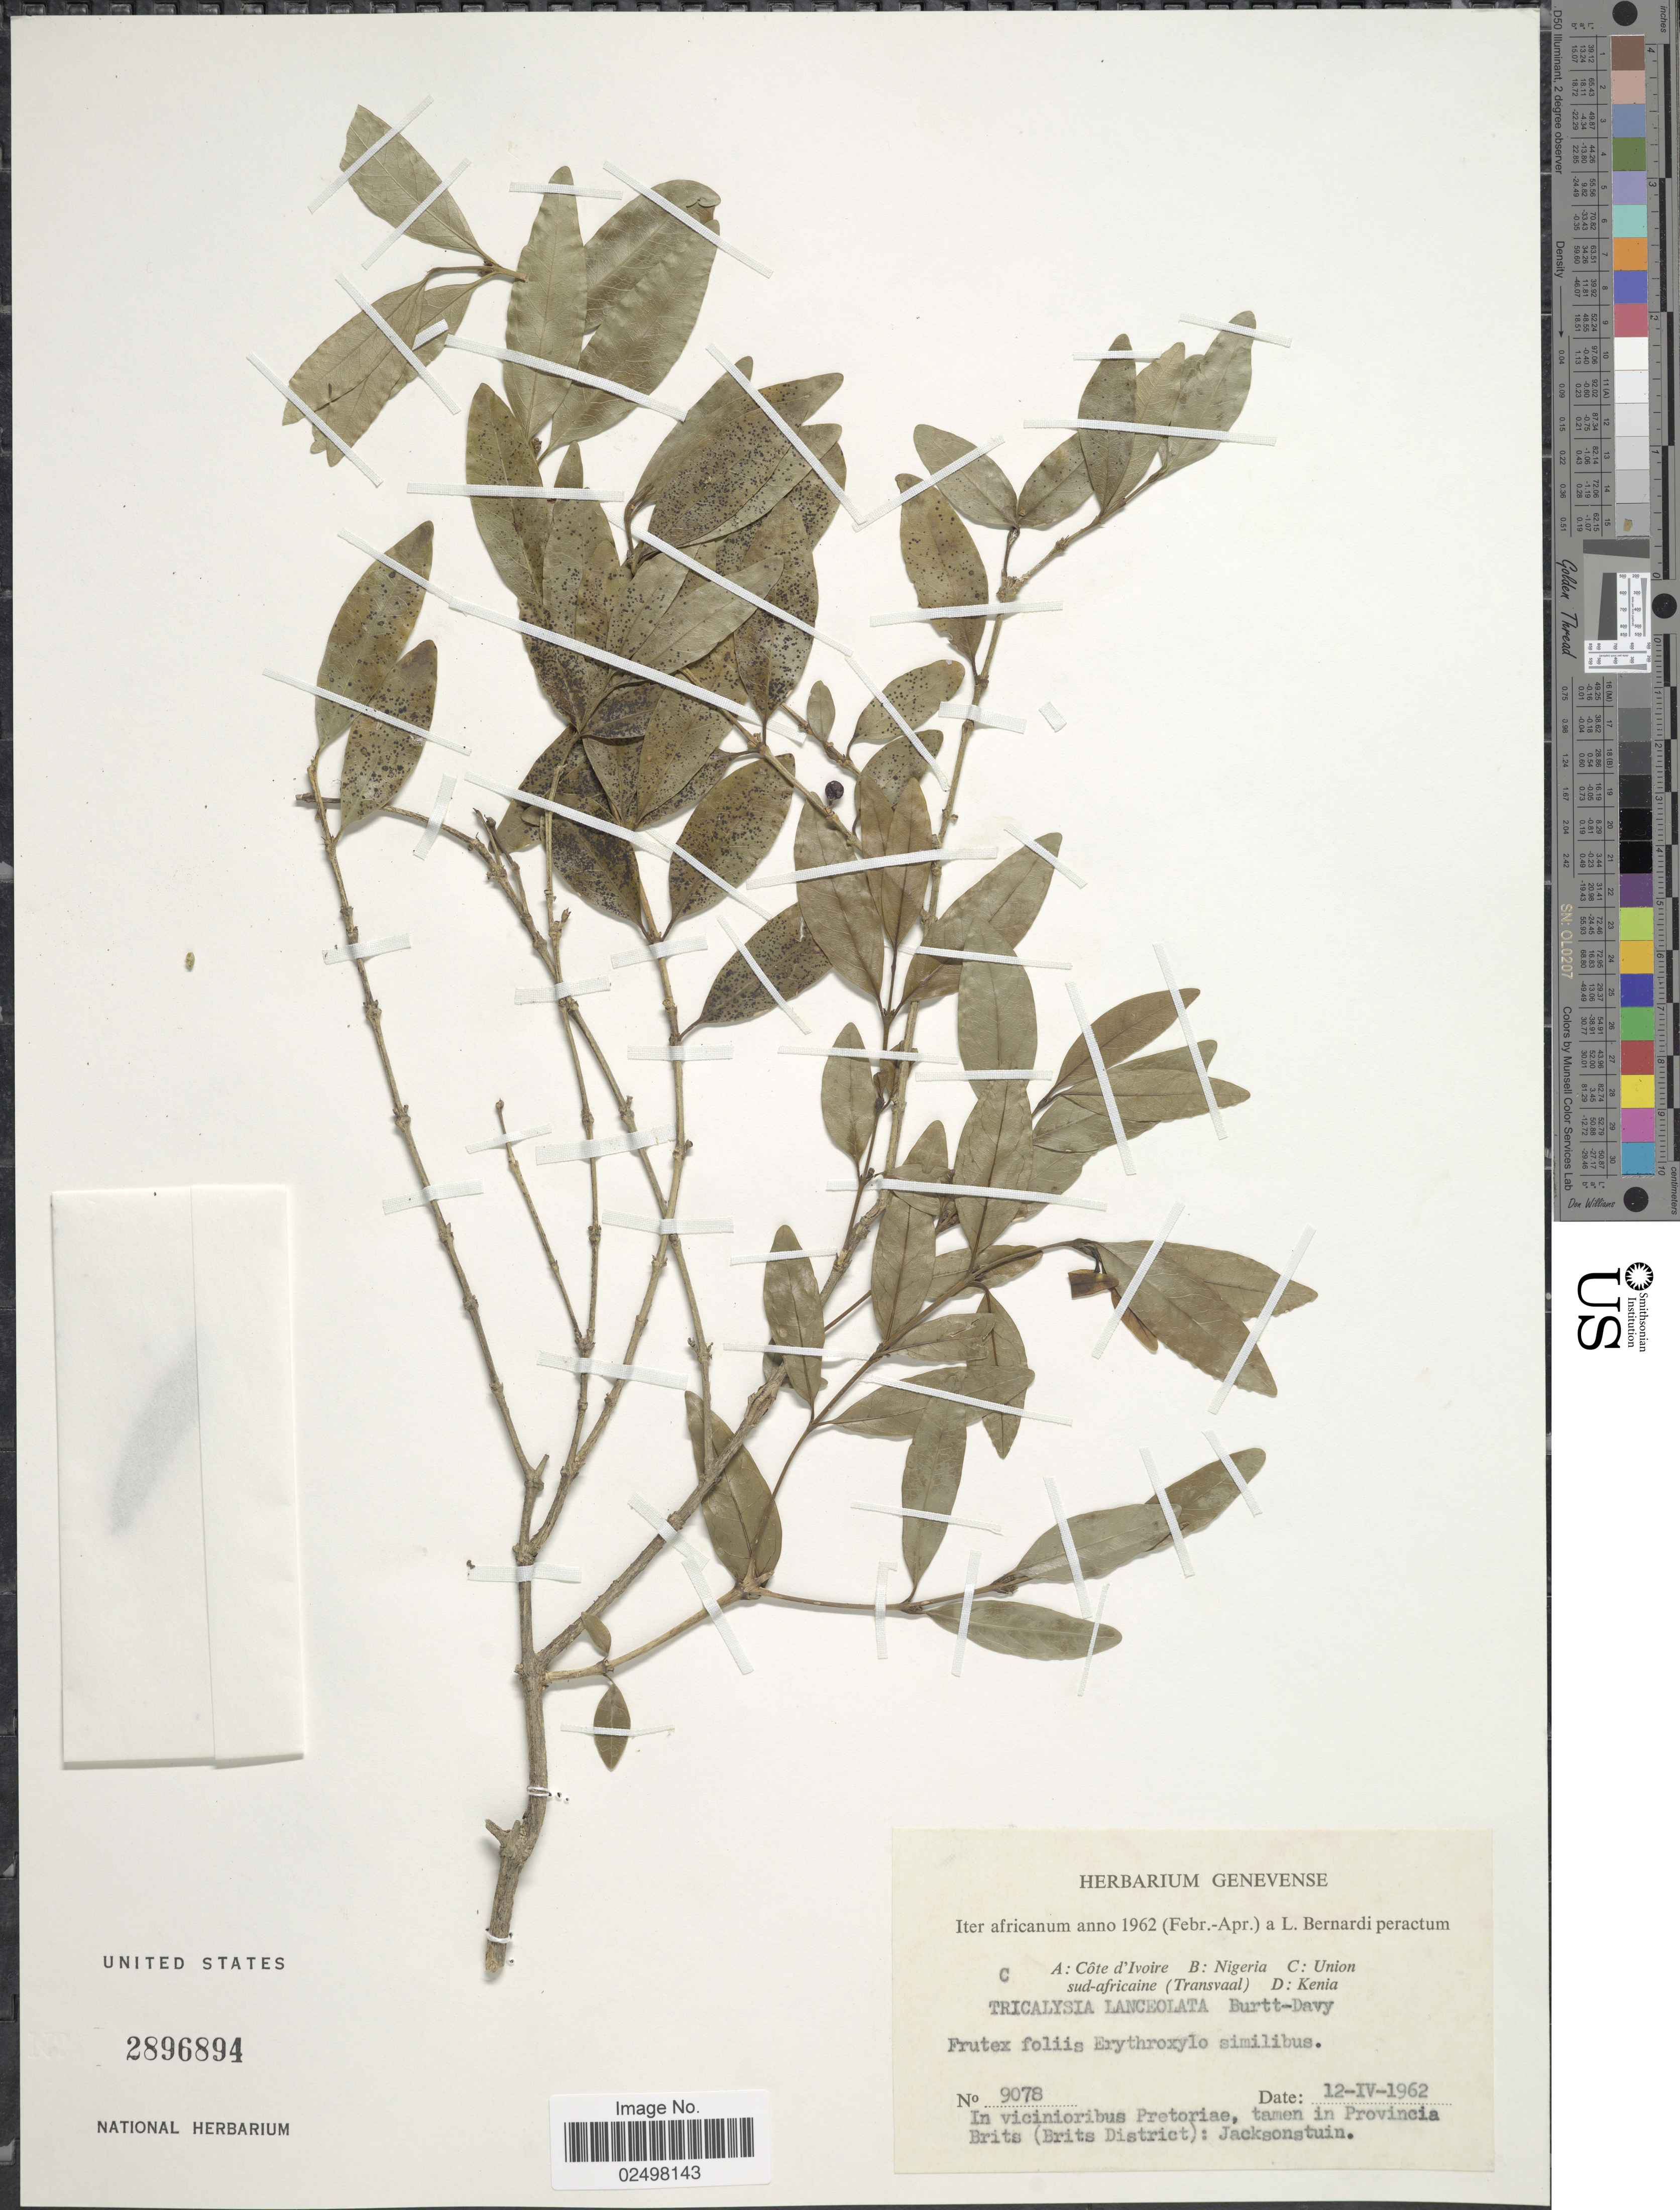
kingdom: Plantae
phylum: Tracheophyta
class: Magnoliopsida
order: Gentianales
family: Rubiaceae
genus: Tricalysia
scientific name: Tricalysia lanceolata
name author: (Sond.) Burtt Davy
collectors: L. Bernardi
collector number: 9078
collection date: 1962-04-12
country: South Africa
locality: Union sud-africaine (Transvaal), in vicinioribus Pretoriae, tamen in Provincia Brits (Brits District): Jacksonstuin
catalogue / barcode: US 2896894